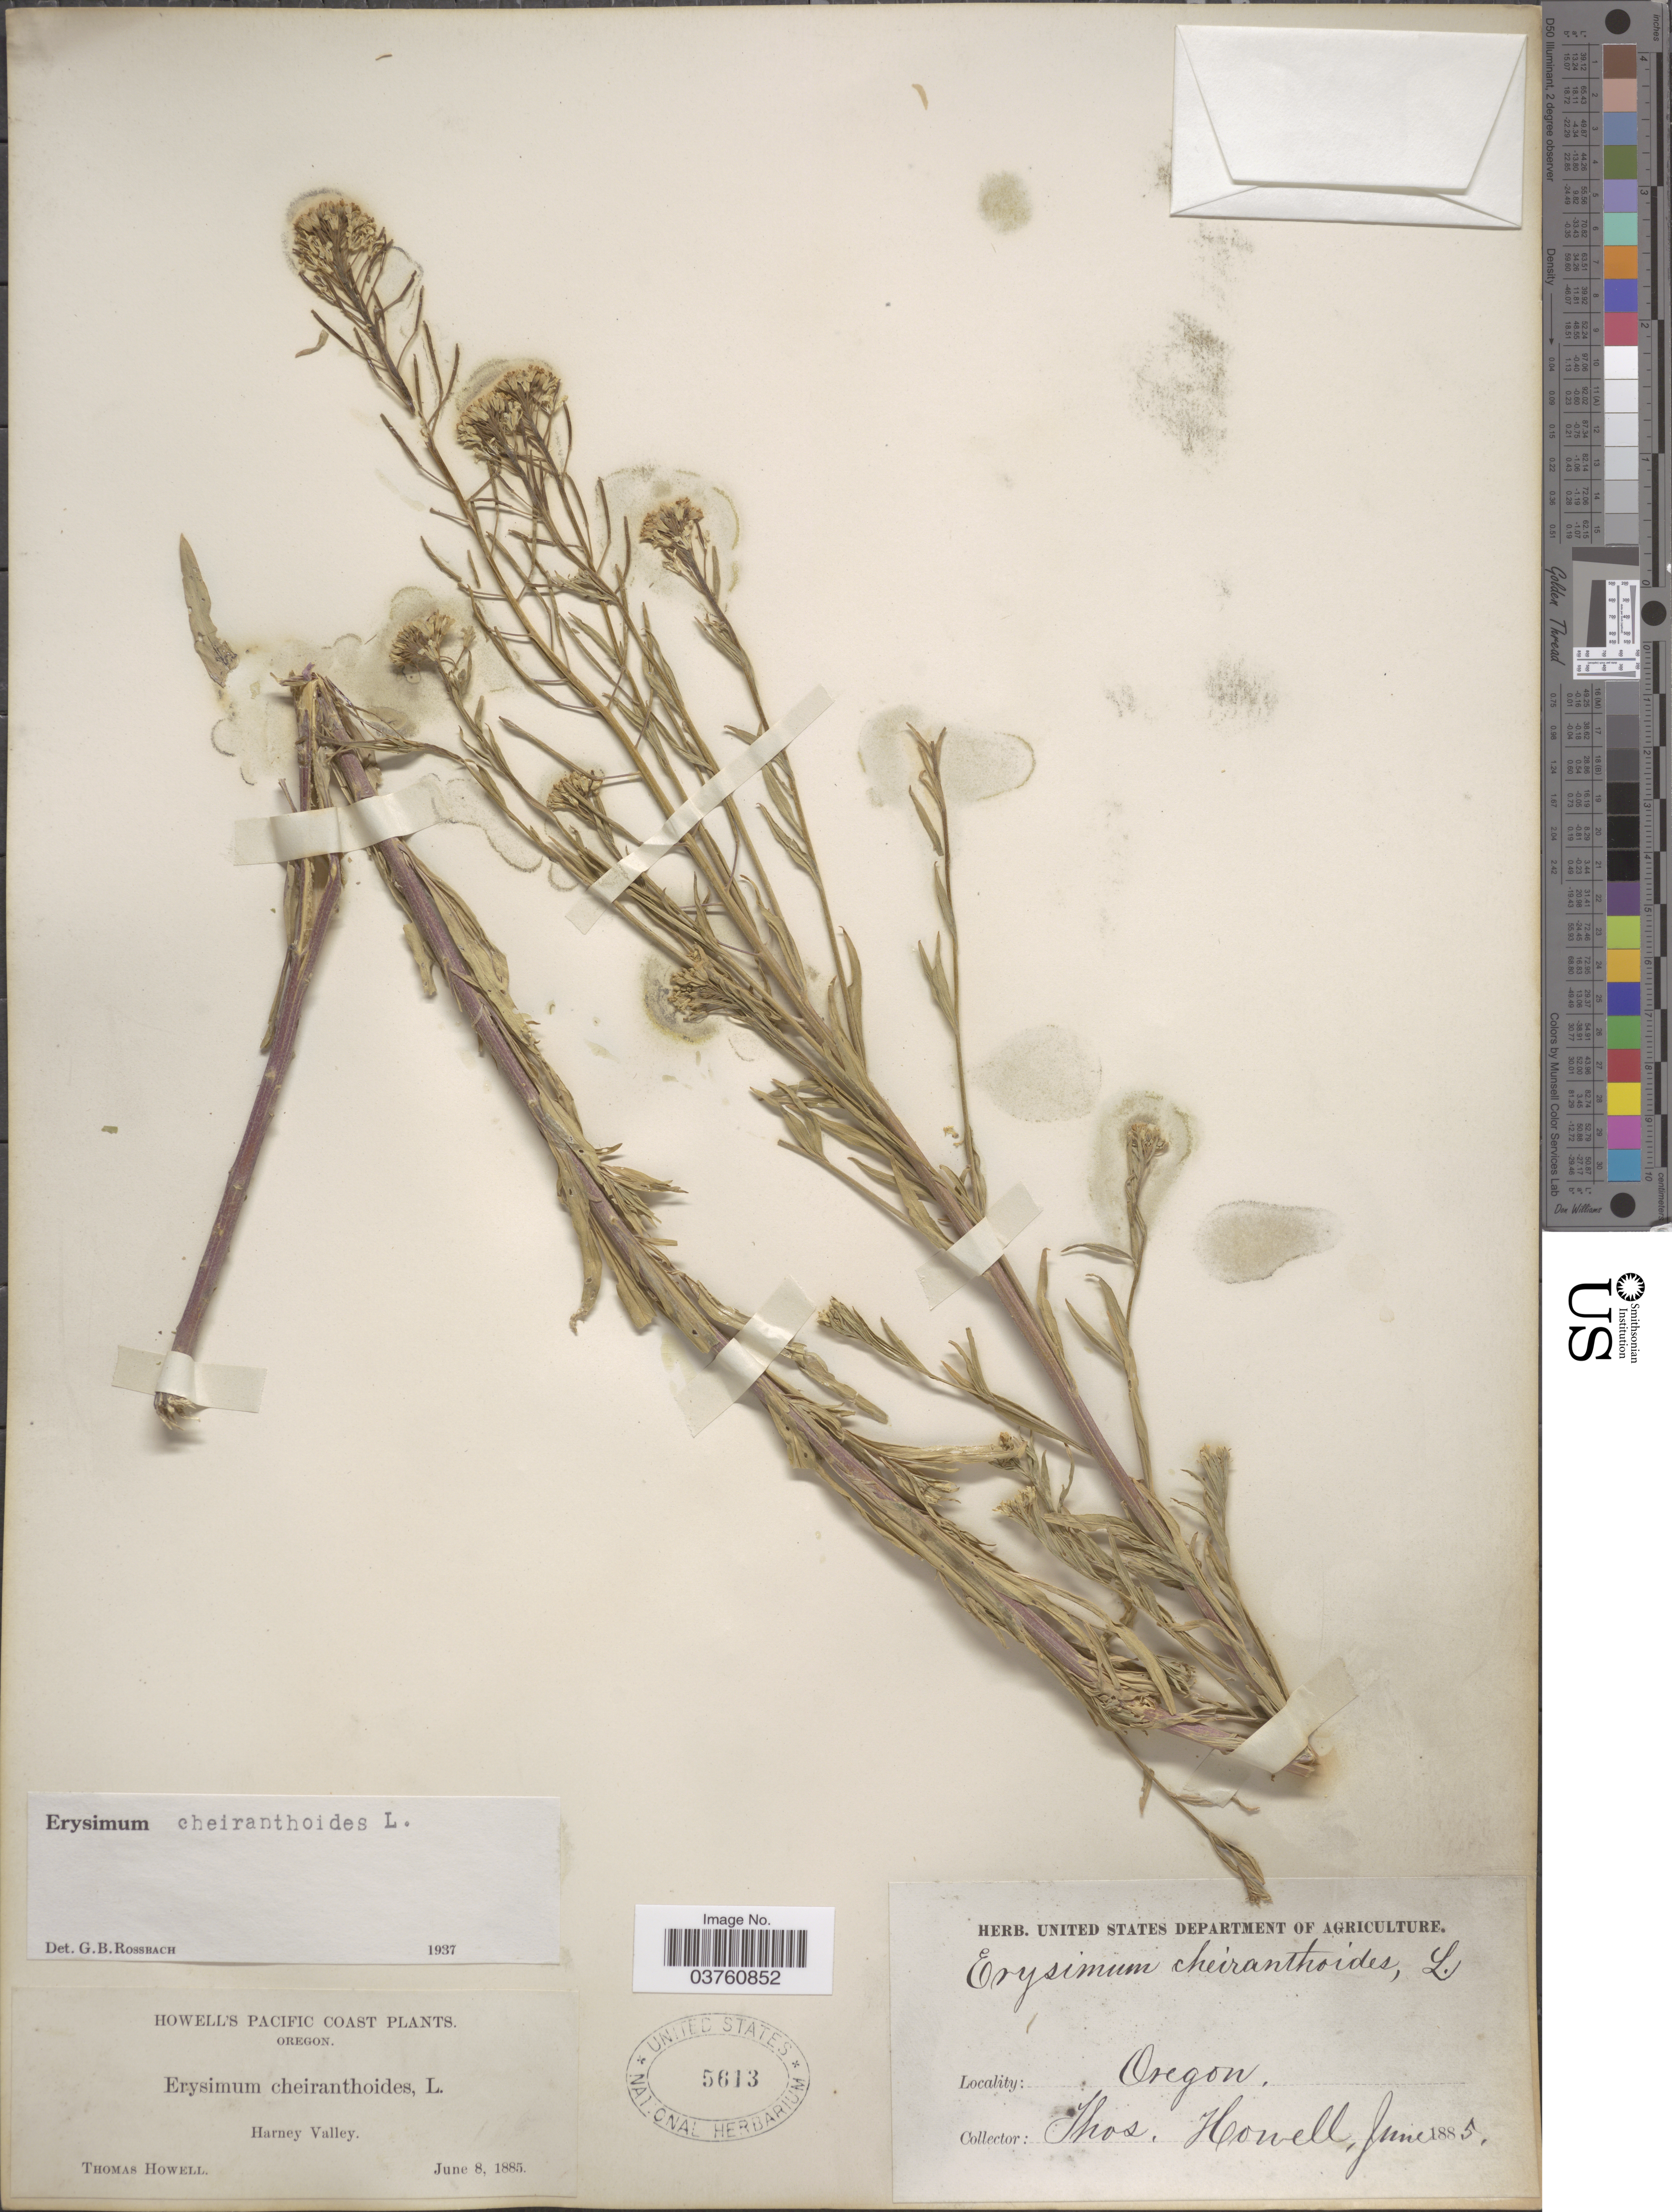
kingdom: Plantae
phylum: Tracheophyta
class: Magnoliopsida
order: Brassicales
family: Brassicaceae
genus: Erysimum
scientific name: Erysimum cheiranthoides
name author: L.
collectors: T. Howell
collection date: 1885-06-08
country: United States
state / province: Oregon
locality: Pacific Coast. Harney Valley.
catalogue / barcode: US 5613